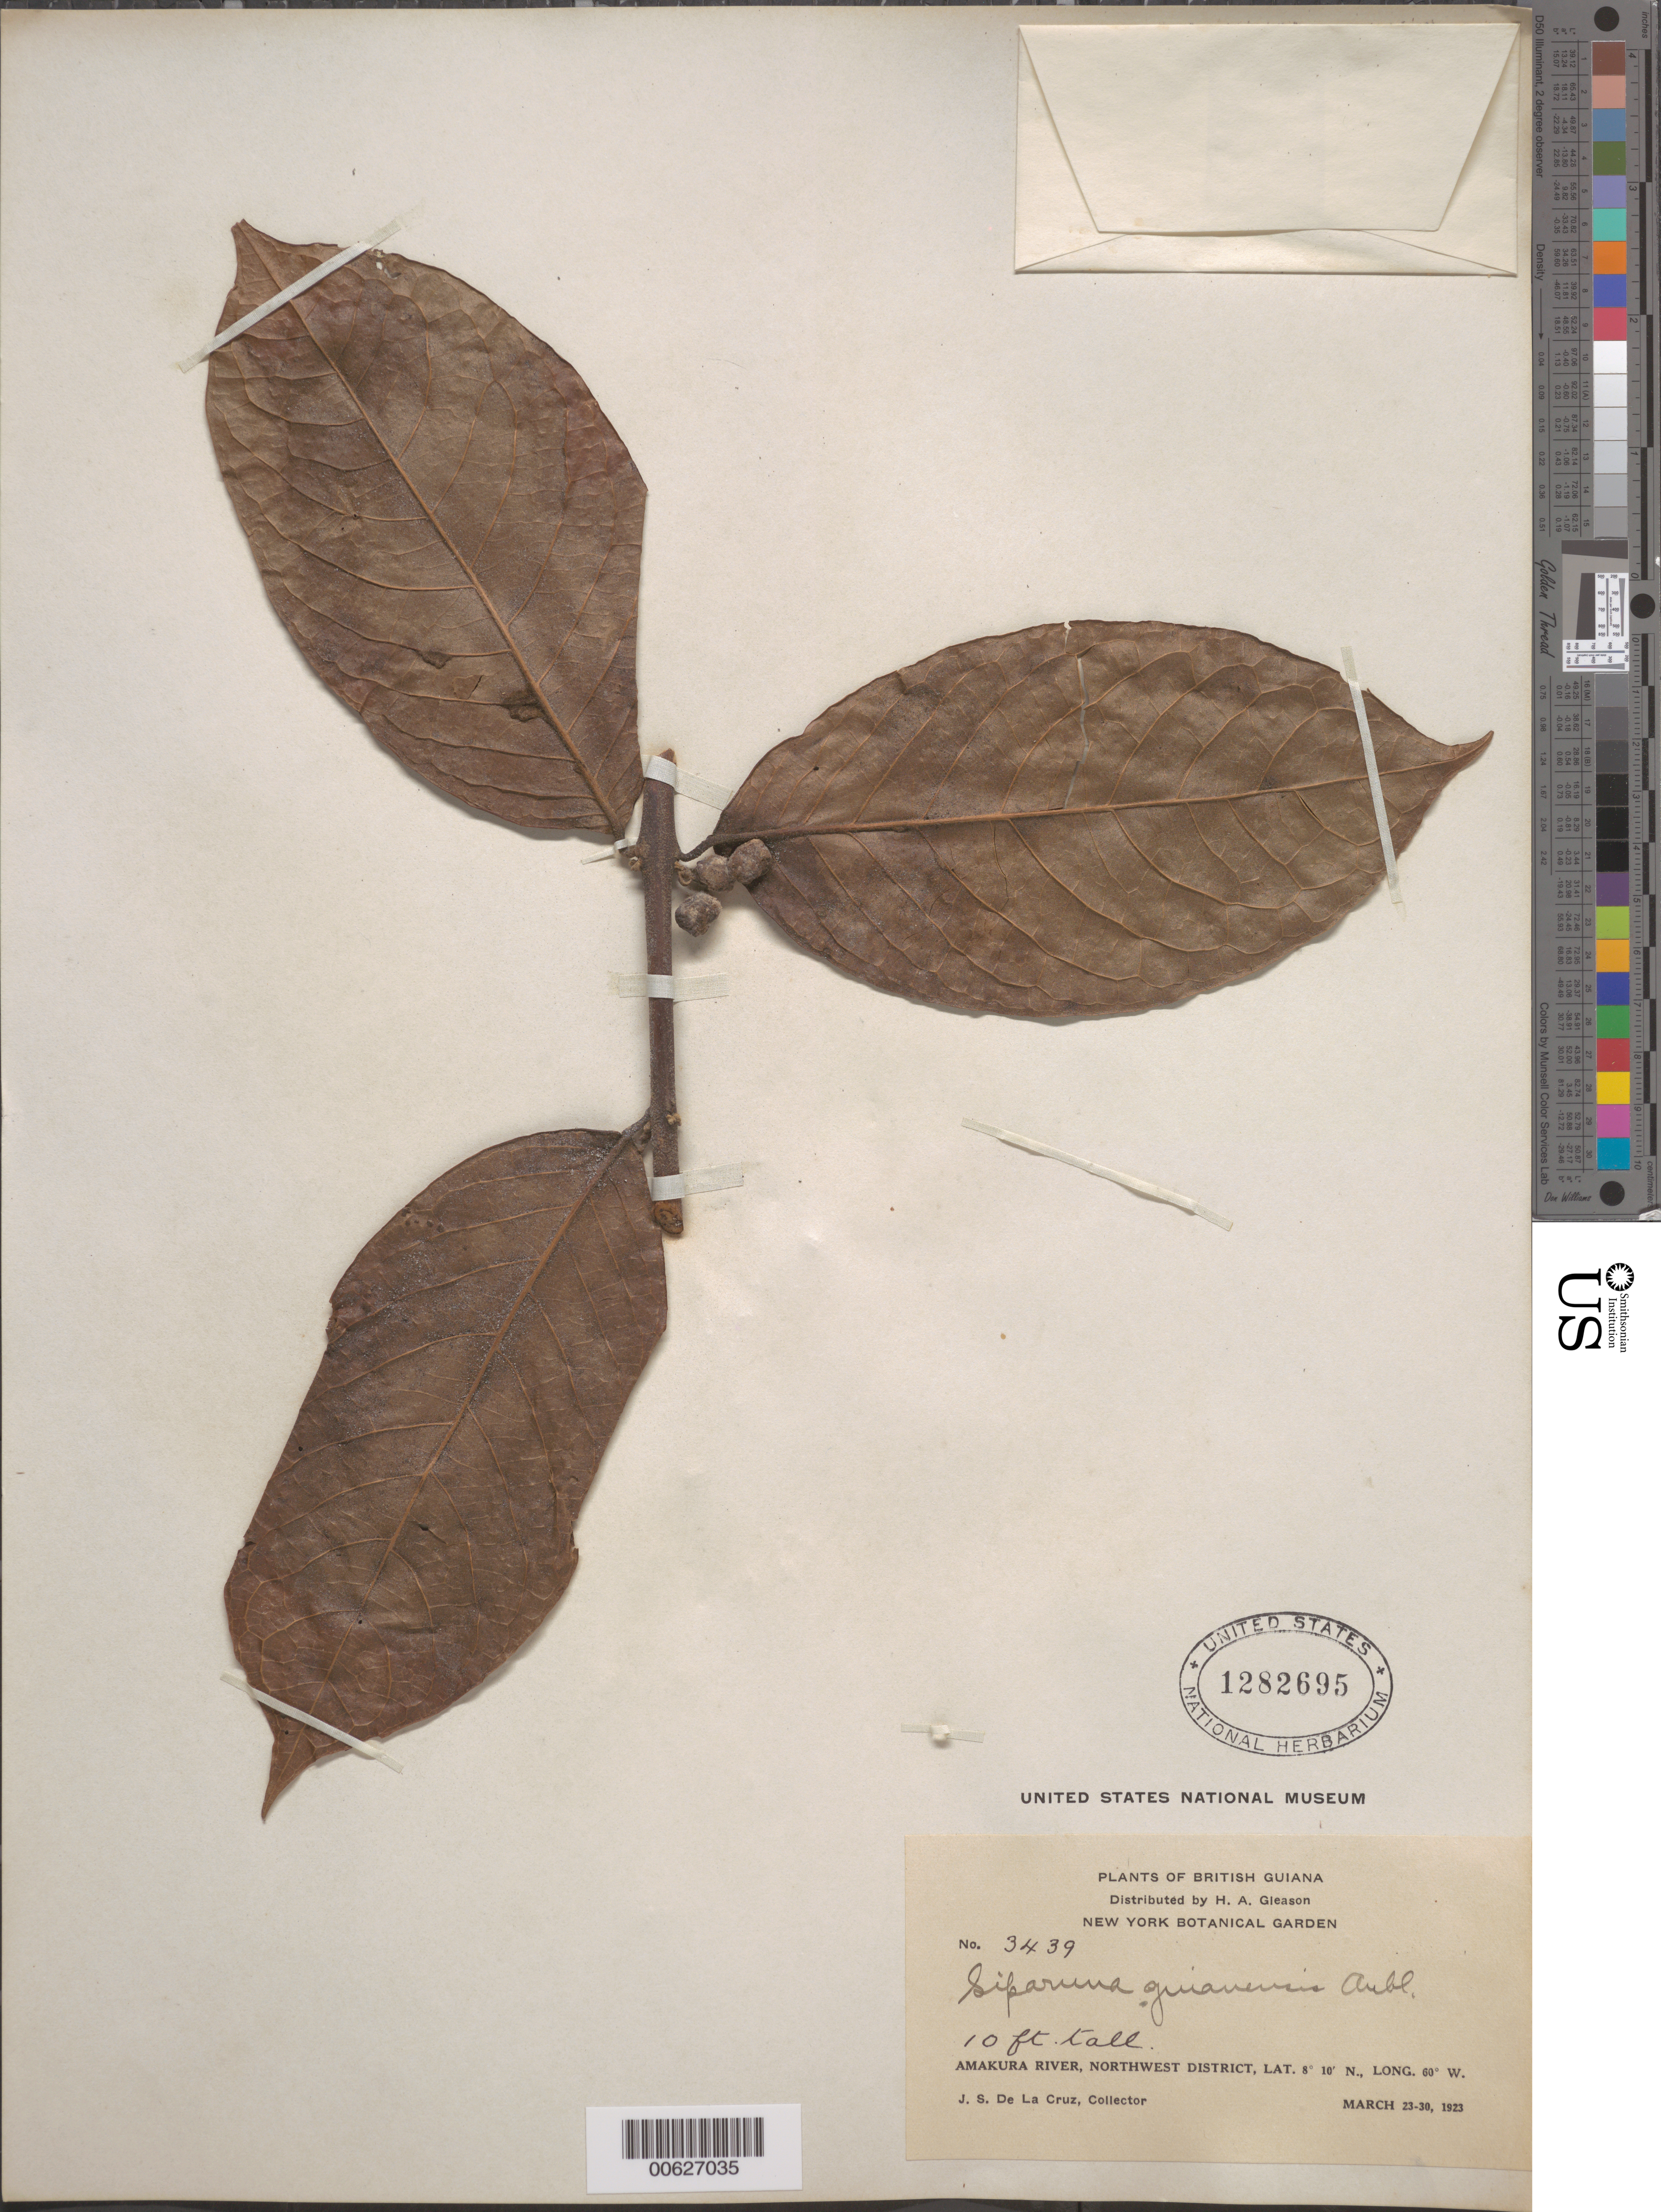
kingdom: Plantae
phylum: Tracheophyta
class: Magnoliopsida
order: Laurales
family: Siparunaceae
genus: Siparuna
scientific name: Siparuna guianensis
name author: Aubl.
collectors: J. S. de la Cruz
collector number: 3439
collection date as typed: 23-Mar-23 to 30-Mar-23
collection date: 1923-03-23/1923-03-30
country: Guyana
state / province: Barima-Waini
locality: Amakura R., NW District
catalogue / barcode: US 1282695